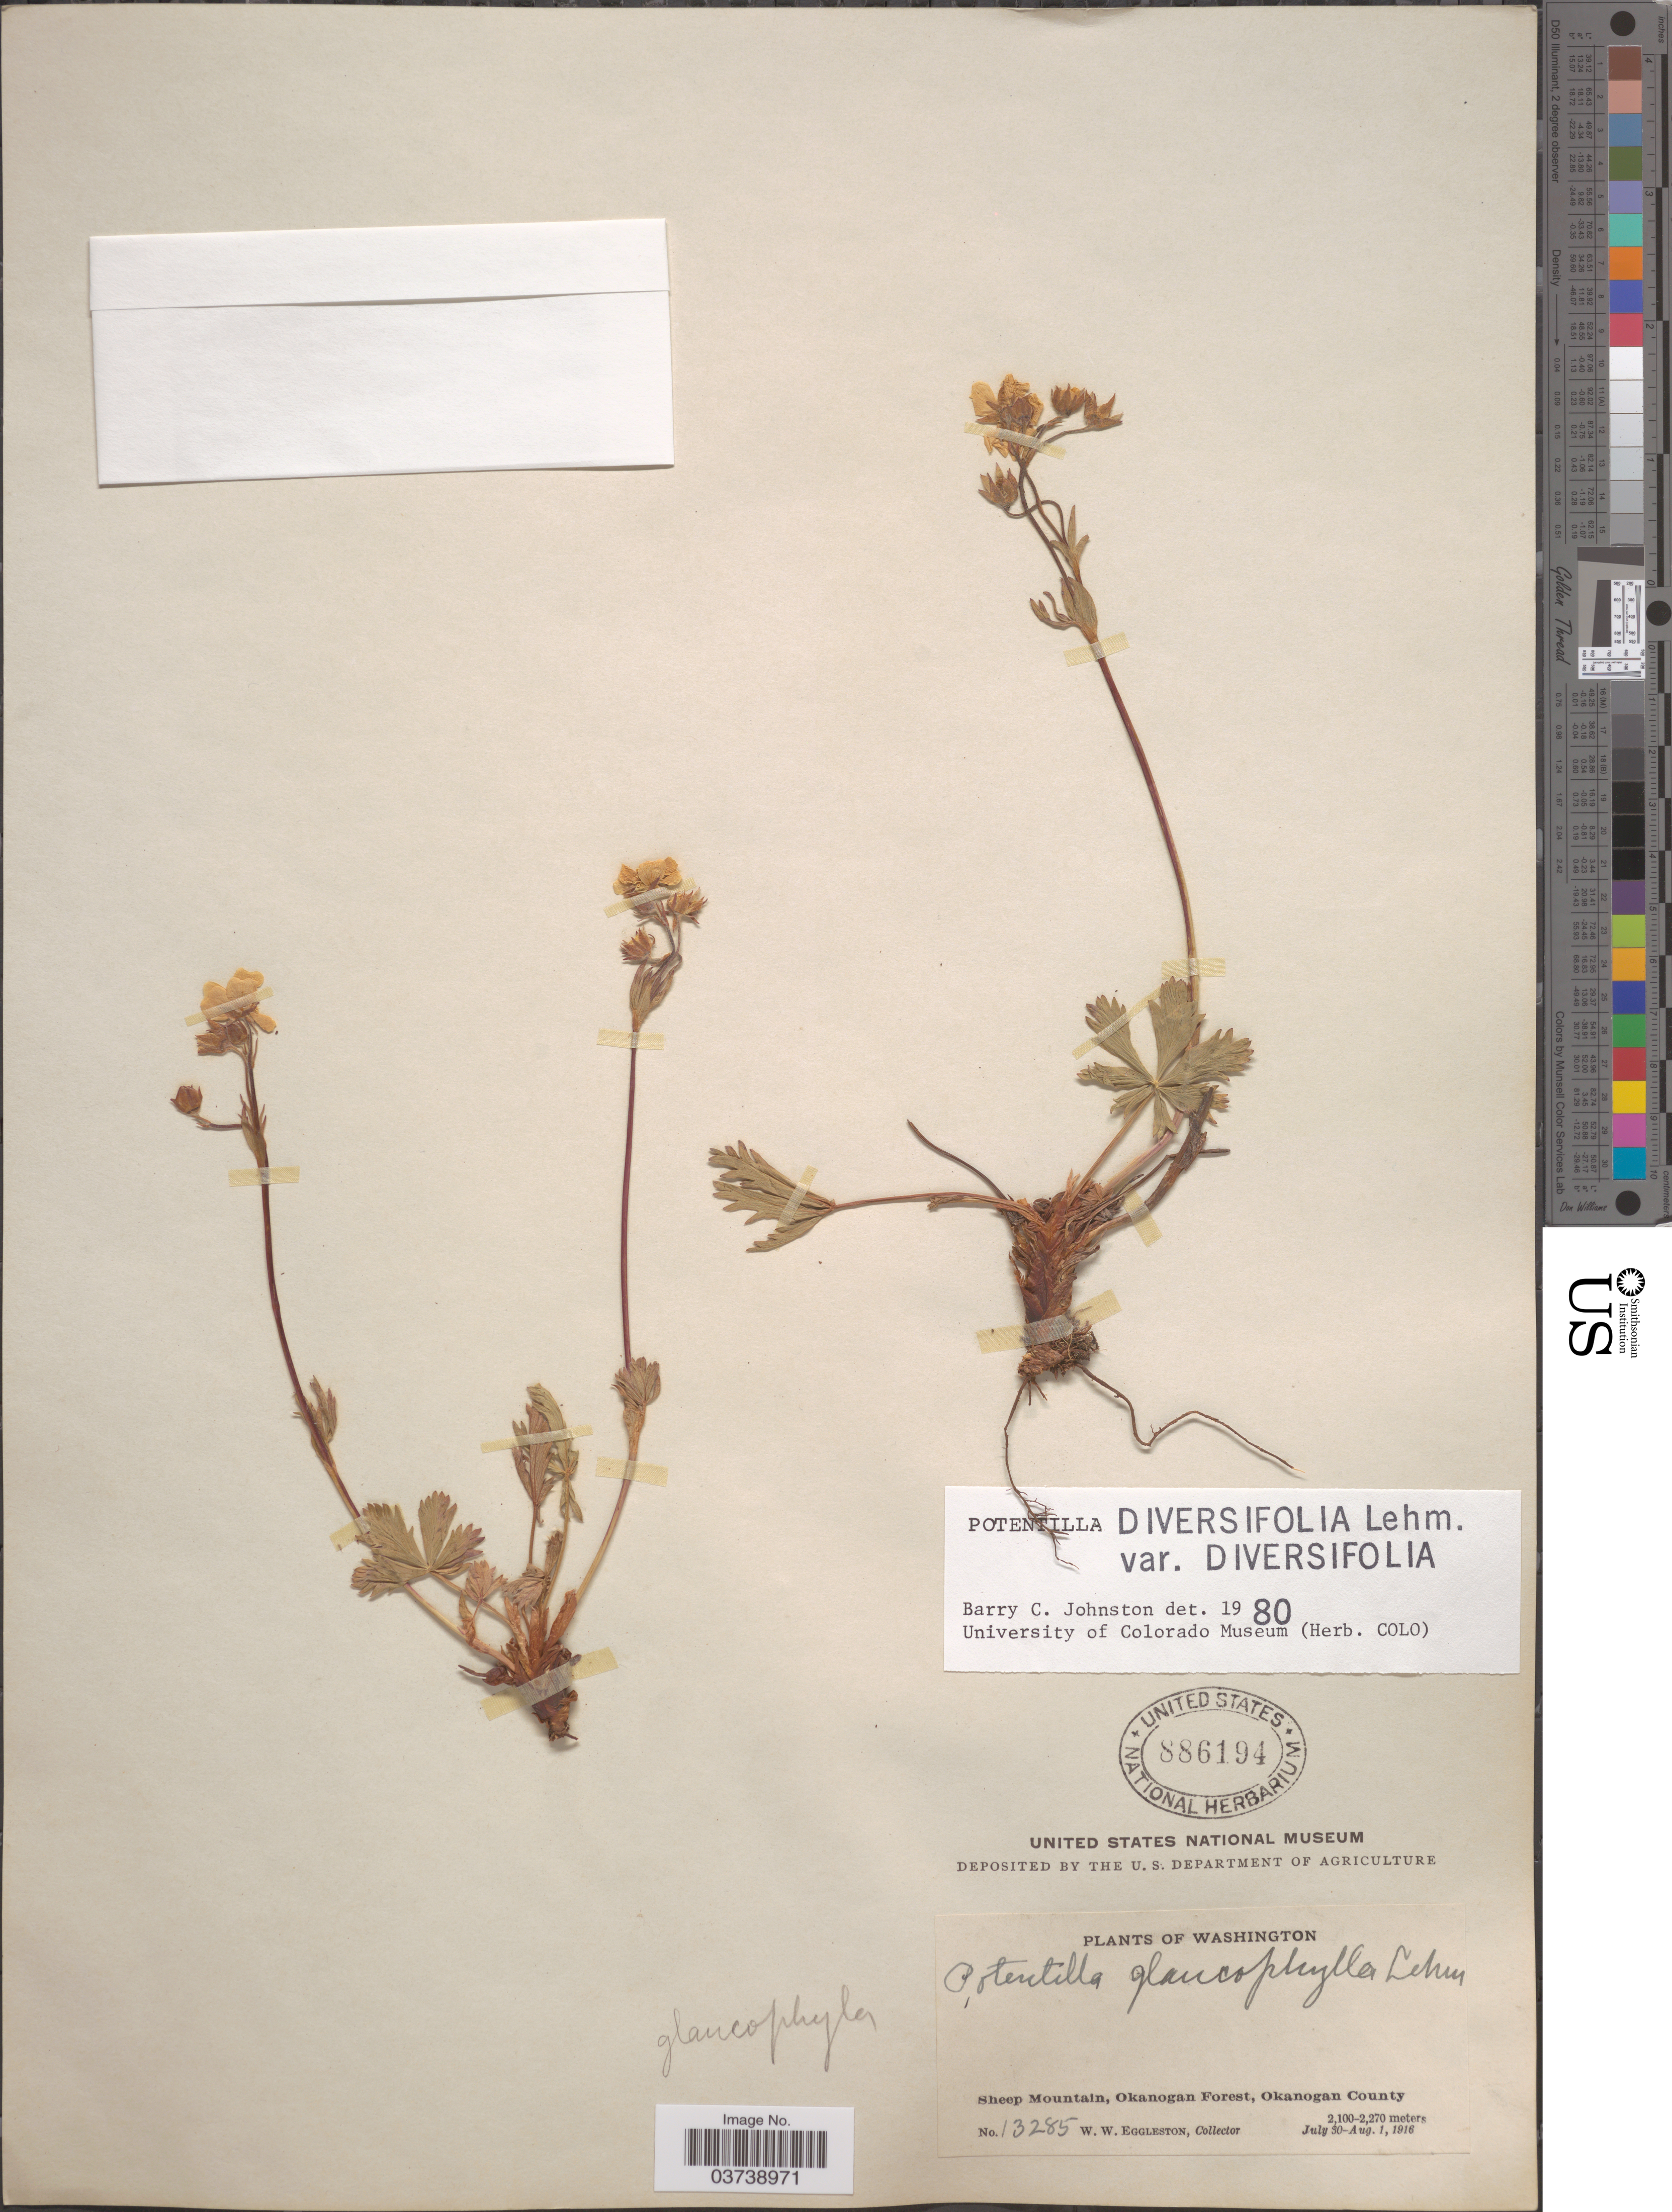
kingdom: Plantae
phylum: Tracheophyta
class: Magnoliopsida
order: Rosales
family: Rosaceae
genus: Potentilla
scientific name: Potentilla diversifolia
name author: Lehm.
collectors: W. W. Eggleston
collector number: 13285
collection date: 1916-07-30/1916-08-01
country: United States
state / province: Washington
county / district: Okanogan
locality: Sheep Mountain, Okanogan Forest, Okanogan County.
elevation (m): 2100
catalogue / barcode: US 886194